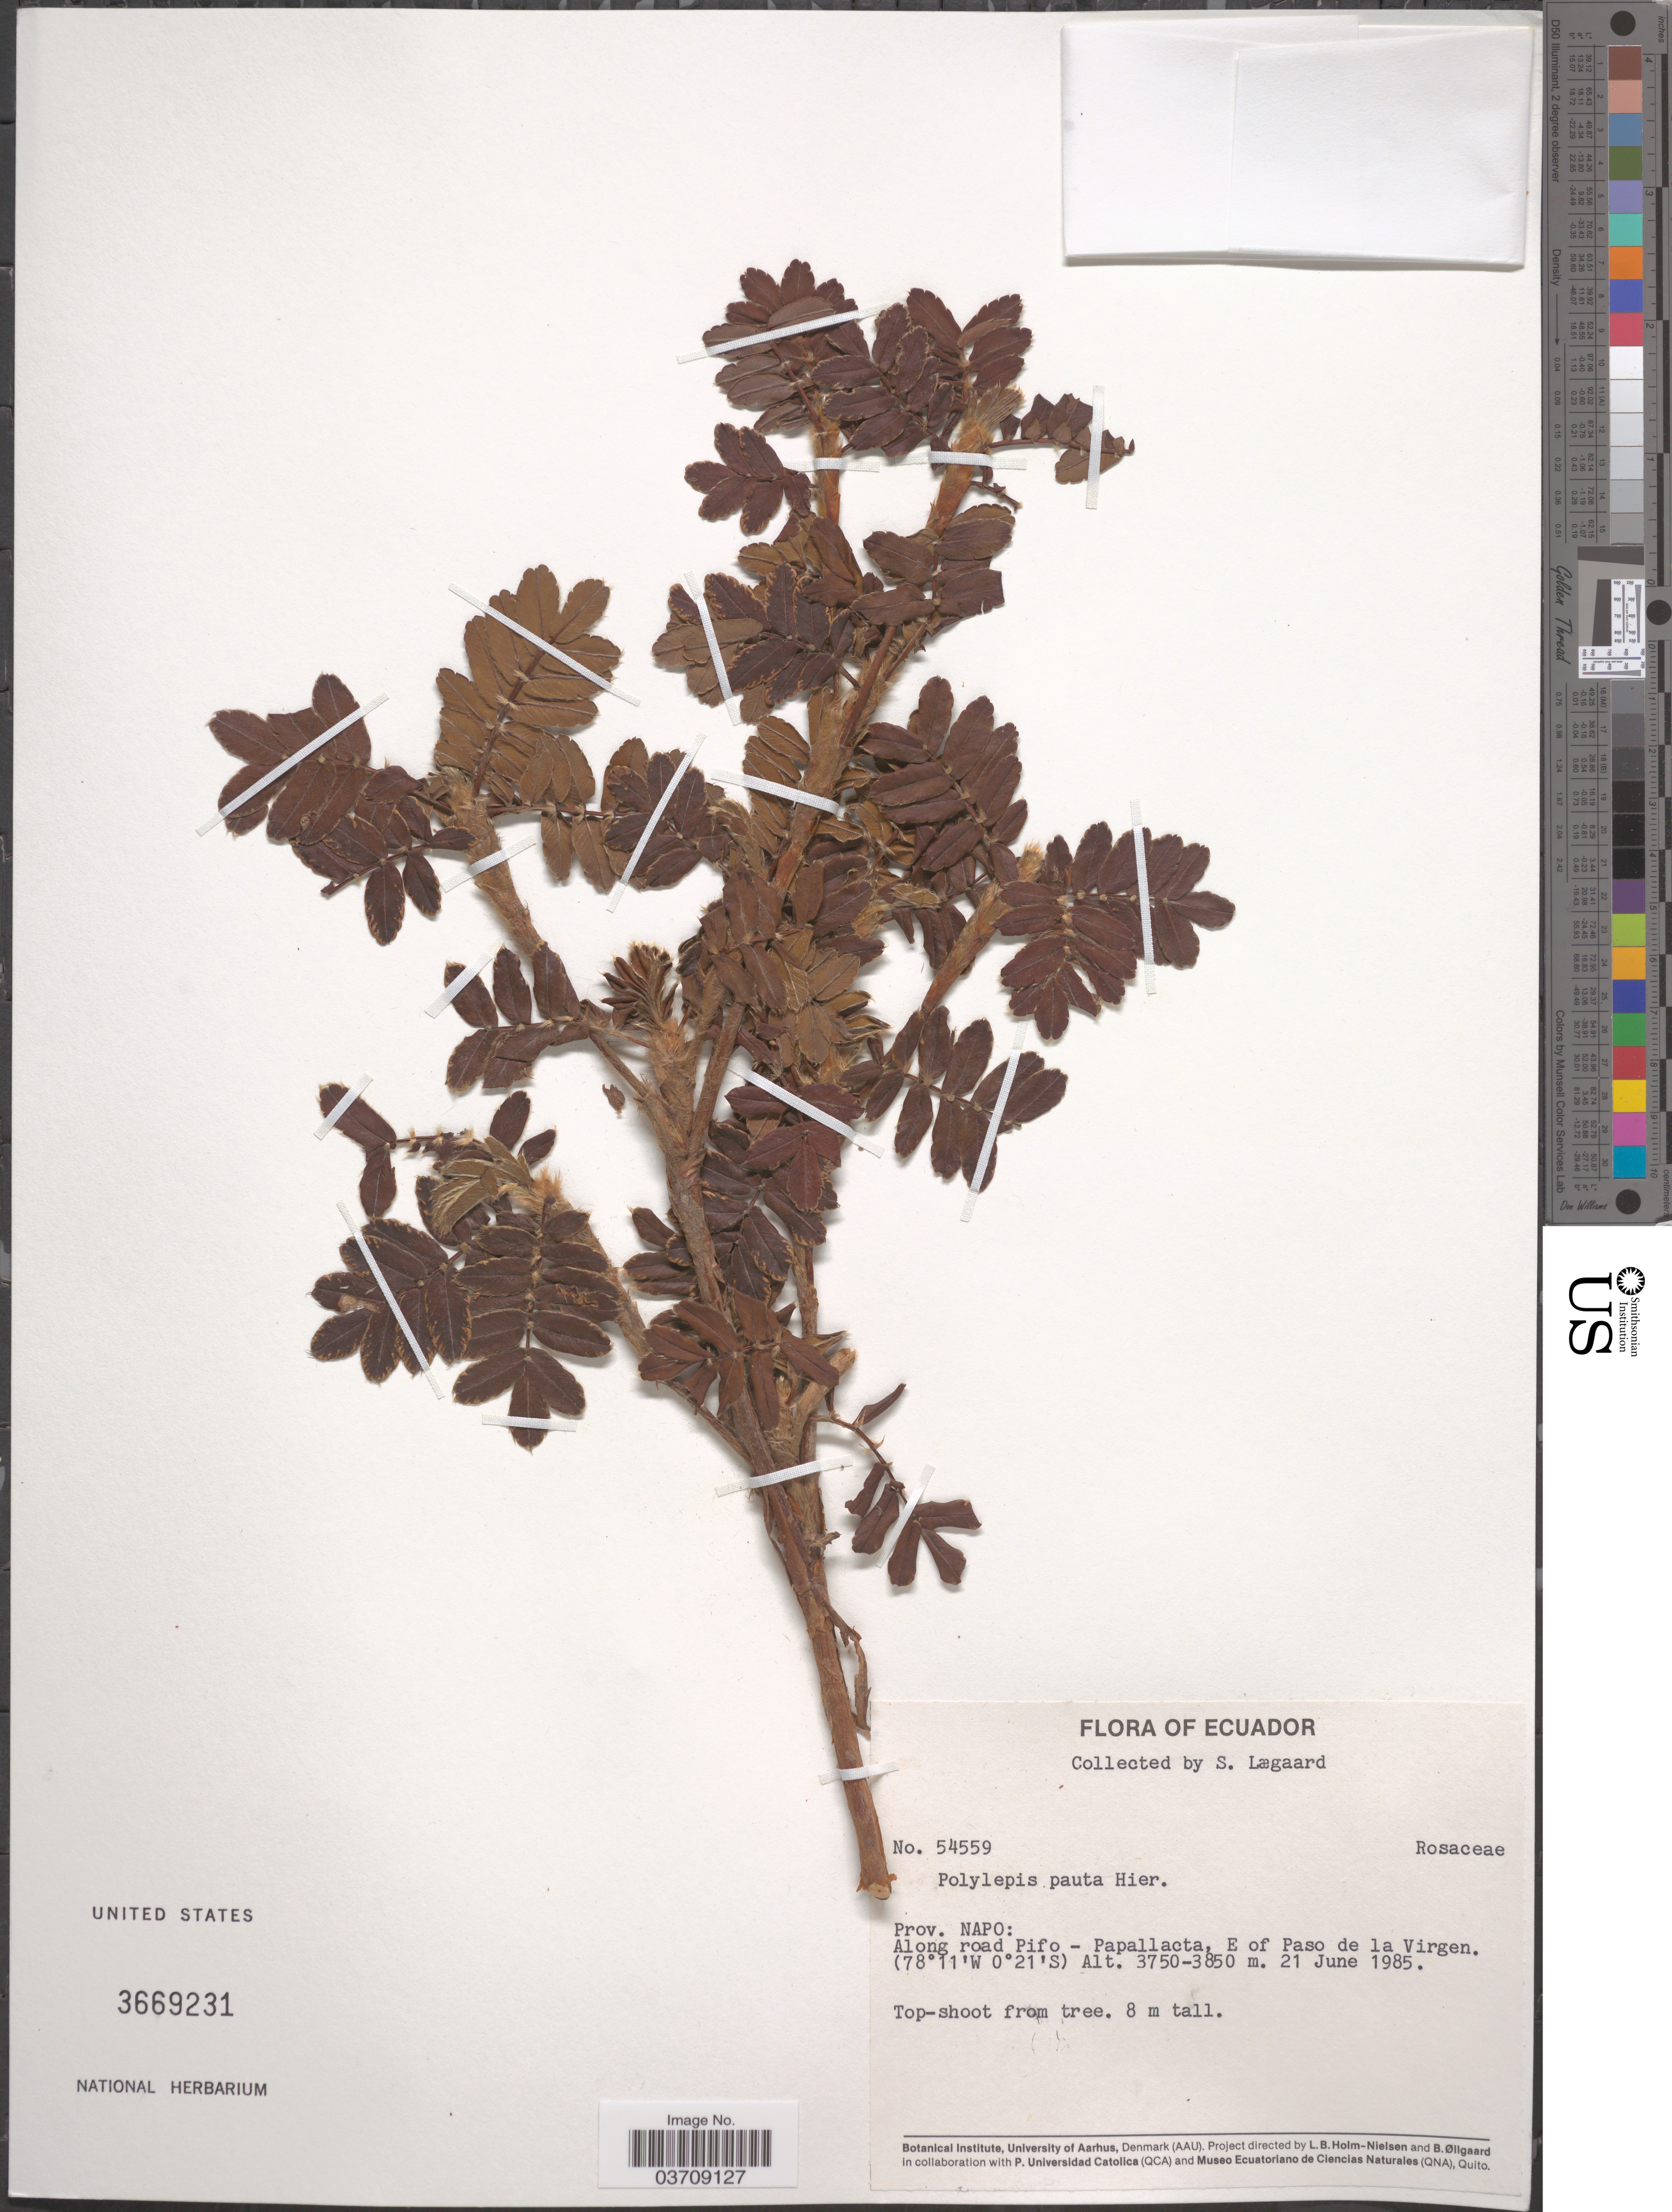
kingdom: Plantae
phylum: Tracheophyta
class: Magnoliopsida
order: Rosales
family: Rosaceae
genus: Polylepis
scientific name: Polylepis pauta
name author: Hieron.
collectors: S. Lægaard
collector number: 54559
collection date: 1985-06-21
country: Ecuador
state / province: Napo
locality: Along road Pifo - Papallacta, E of Paso de la Virgen.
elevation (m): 3750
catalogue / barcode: US 3669231